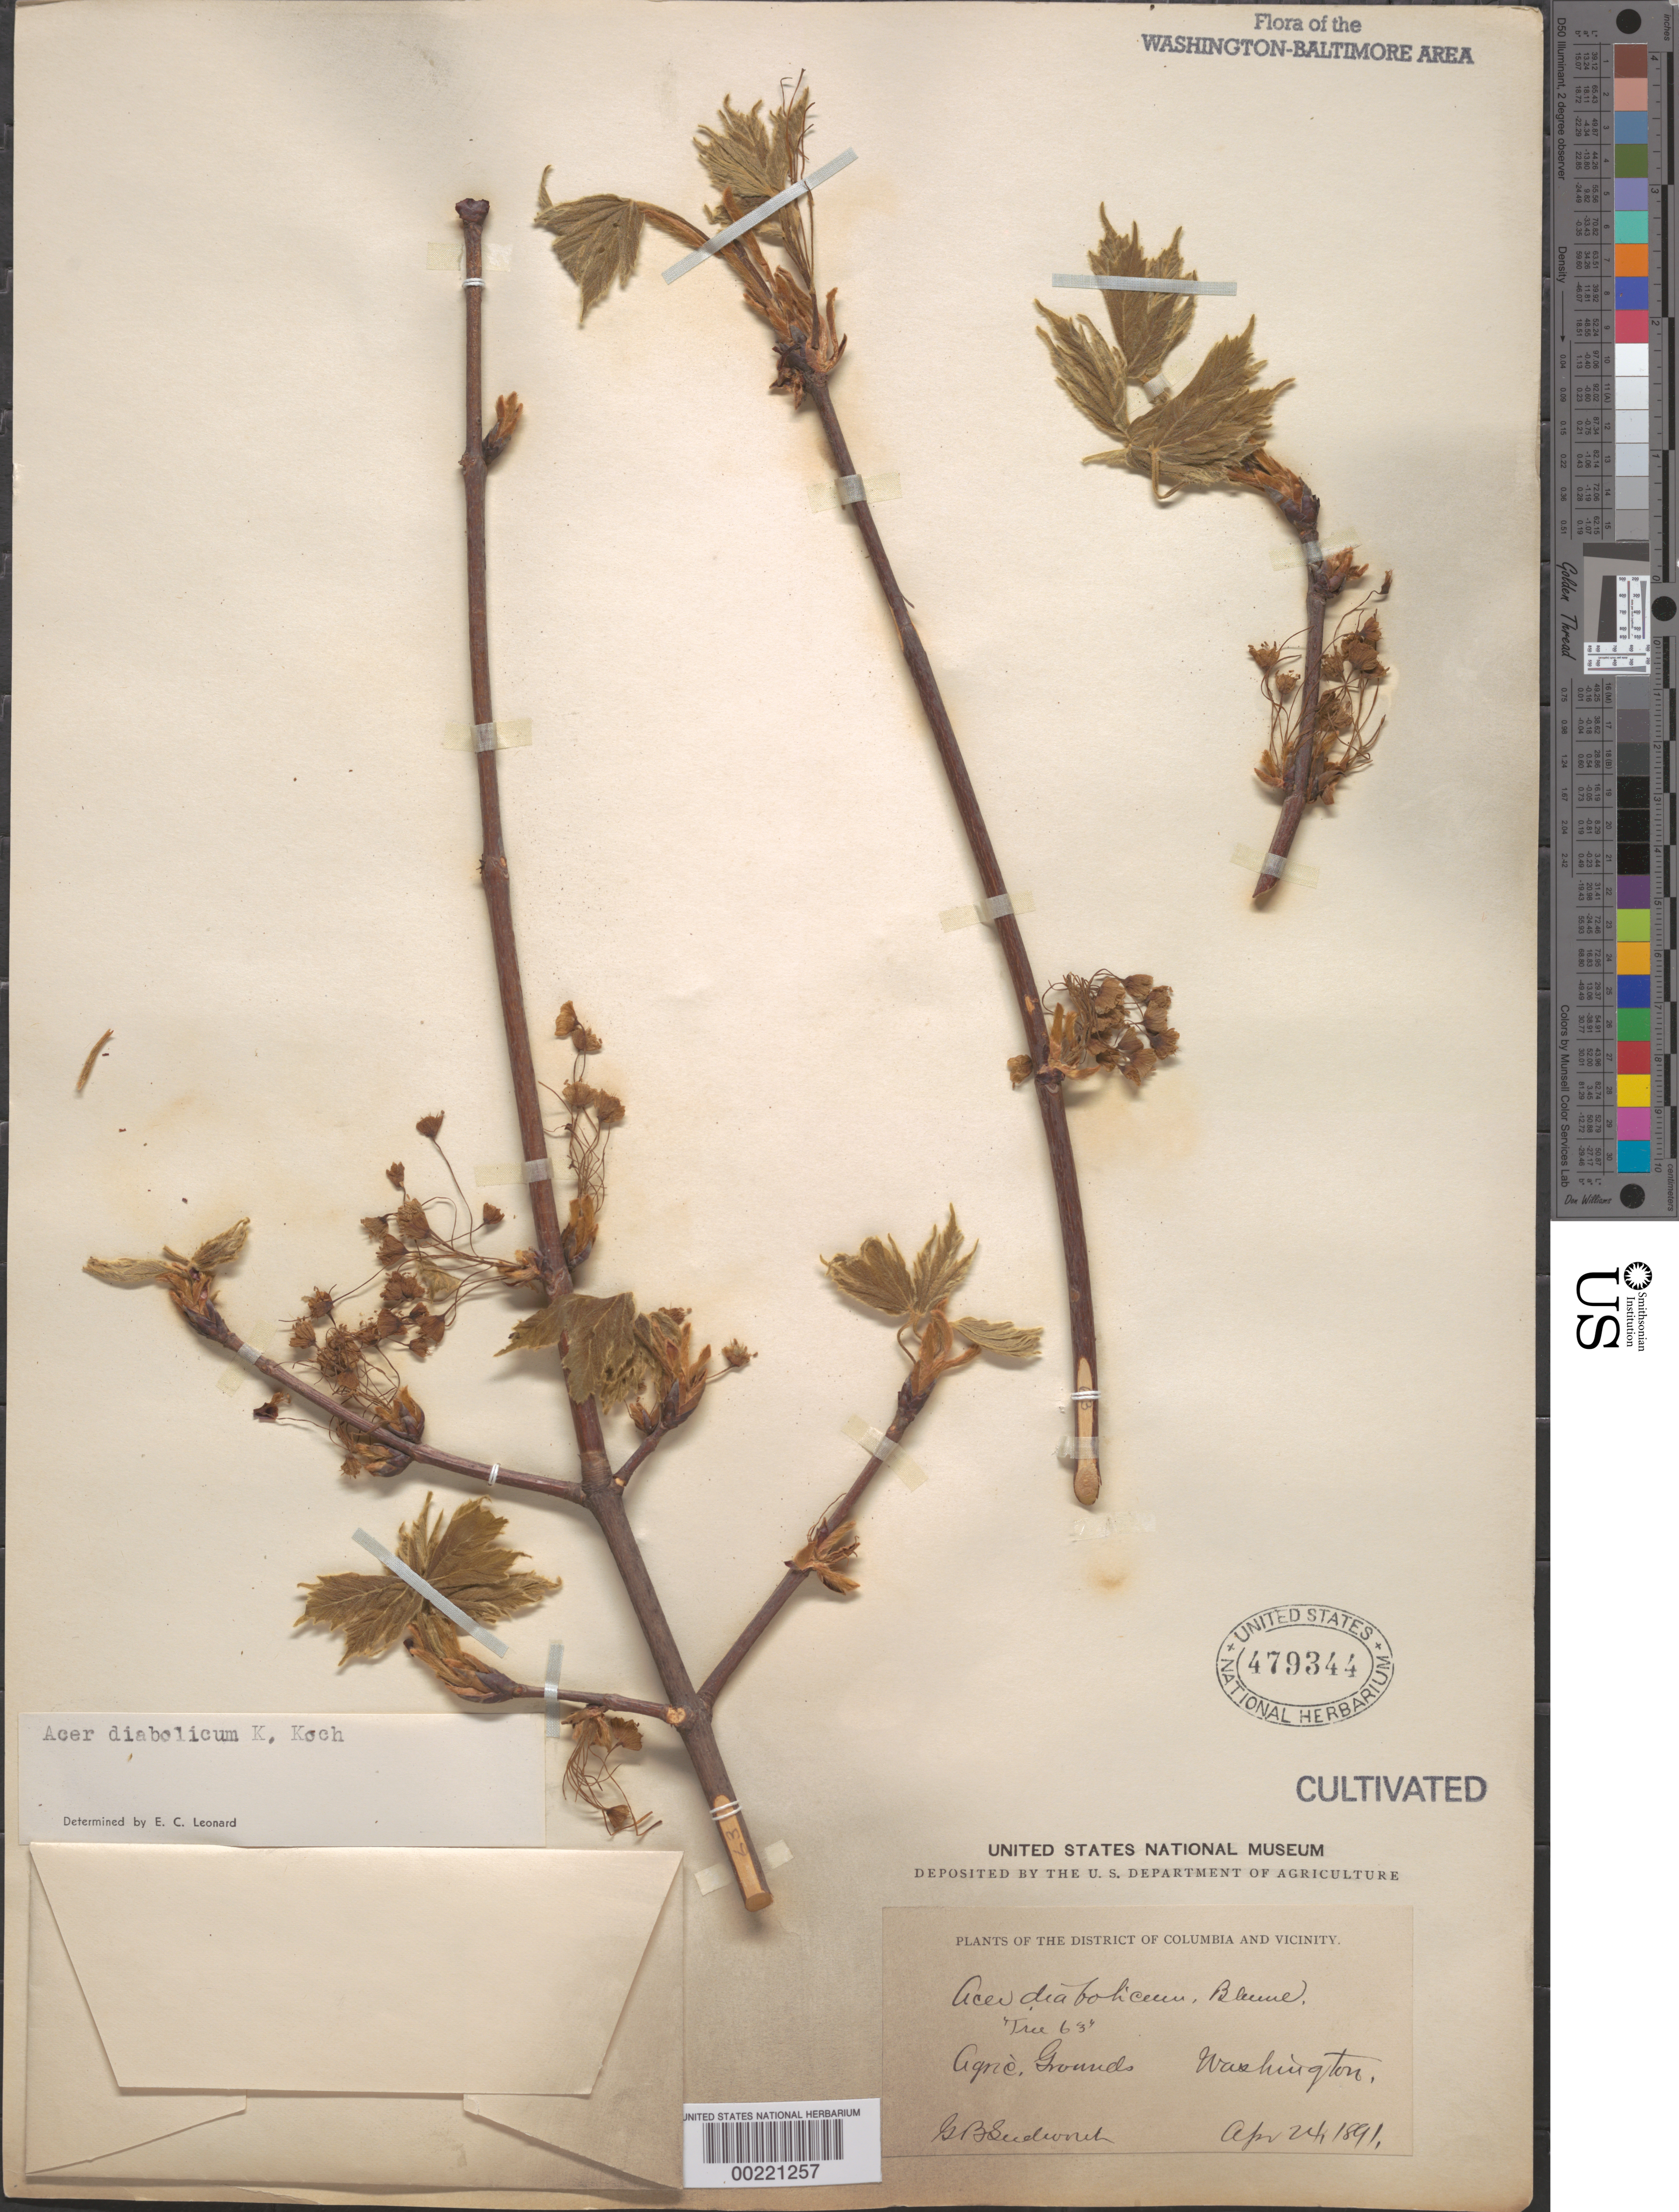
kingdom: Plantae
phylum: Tracheophyta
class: Magnoliopsida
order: Sapindales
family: Sapindaceae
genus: Acer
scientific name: Acer davidii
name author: Franch.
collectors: G. B. Sudworth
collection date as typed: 24 Apr 1891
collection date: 1891-04-24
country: United States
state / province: District of Columbia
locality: Department of Agriculture grounds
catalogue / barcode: US 479344